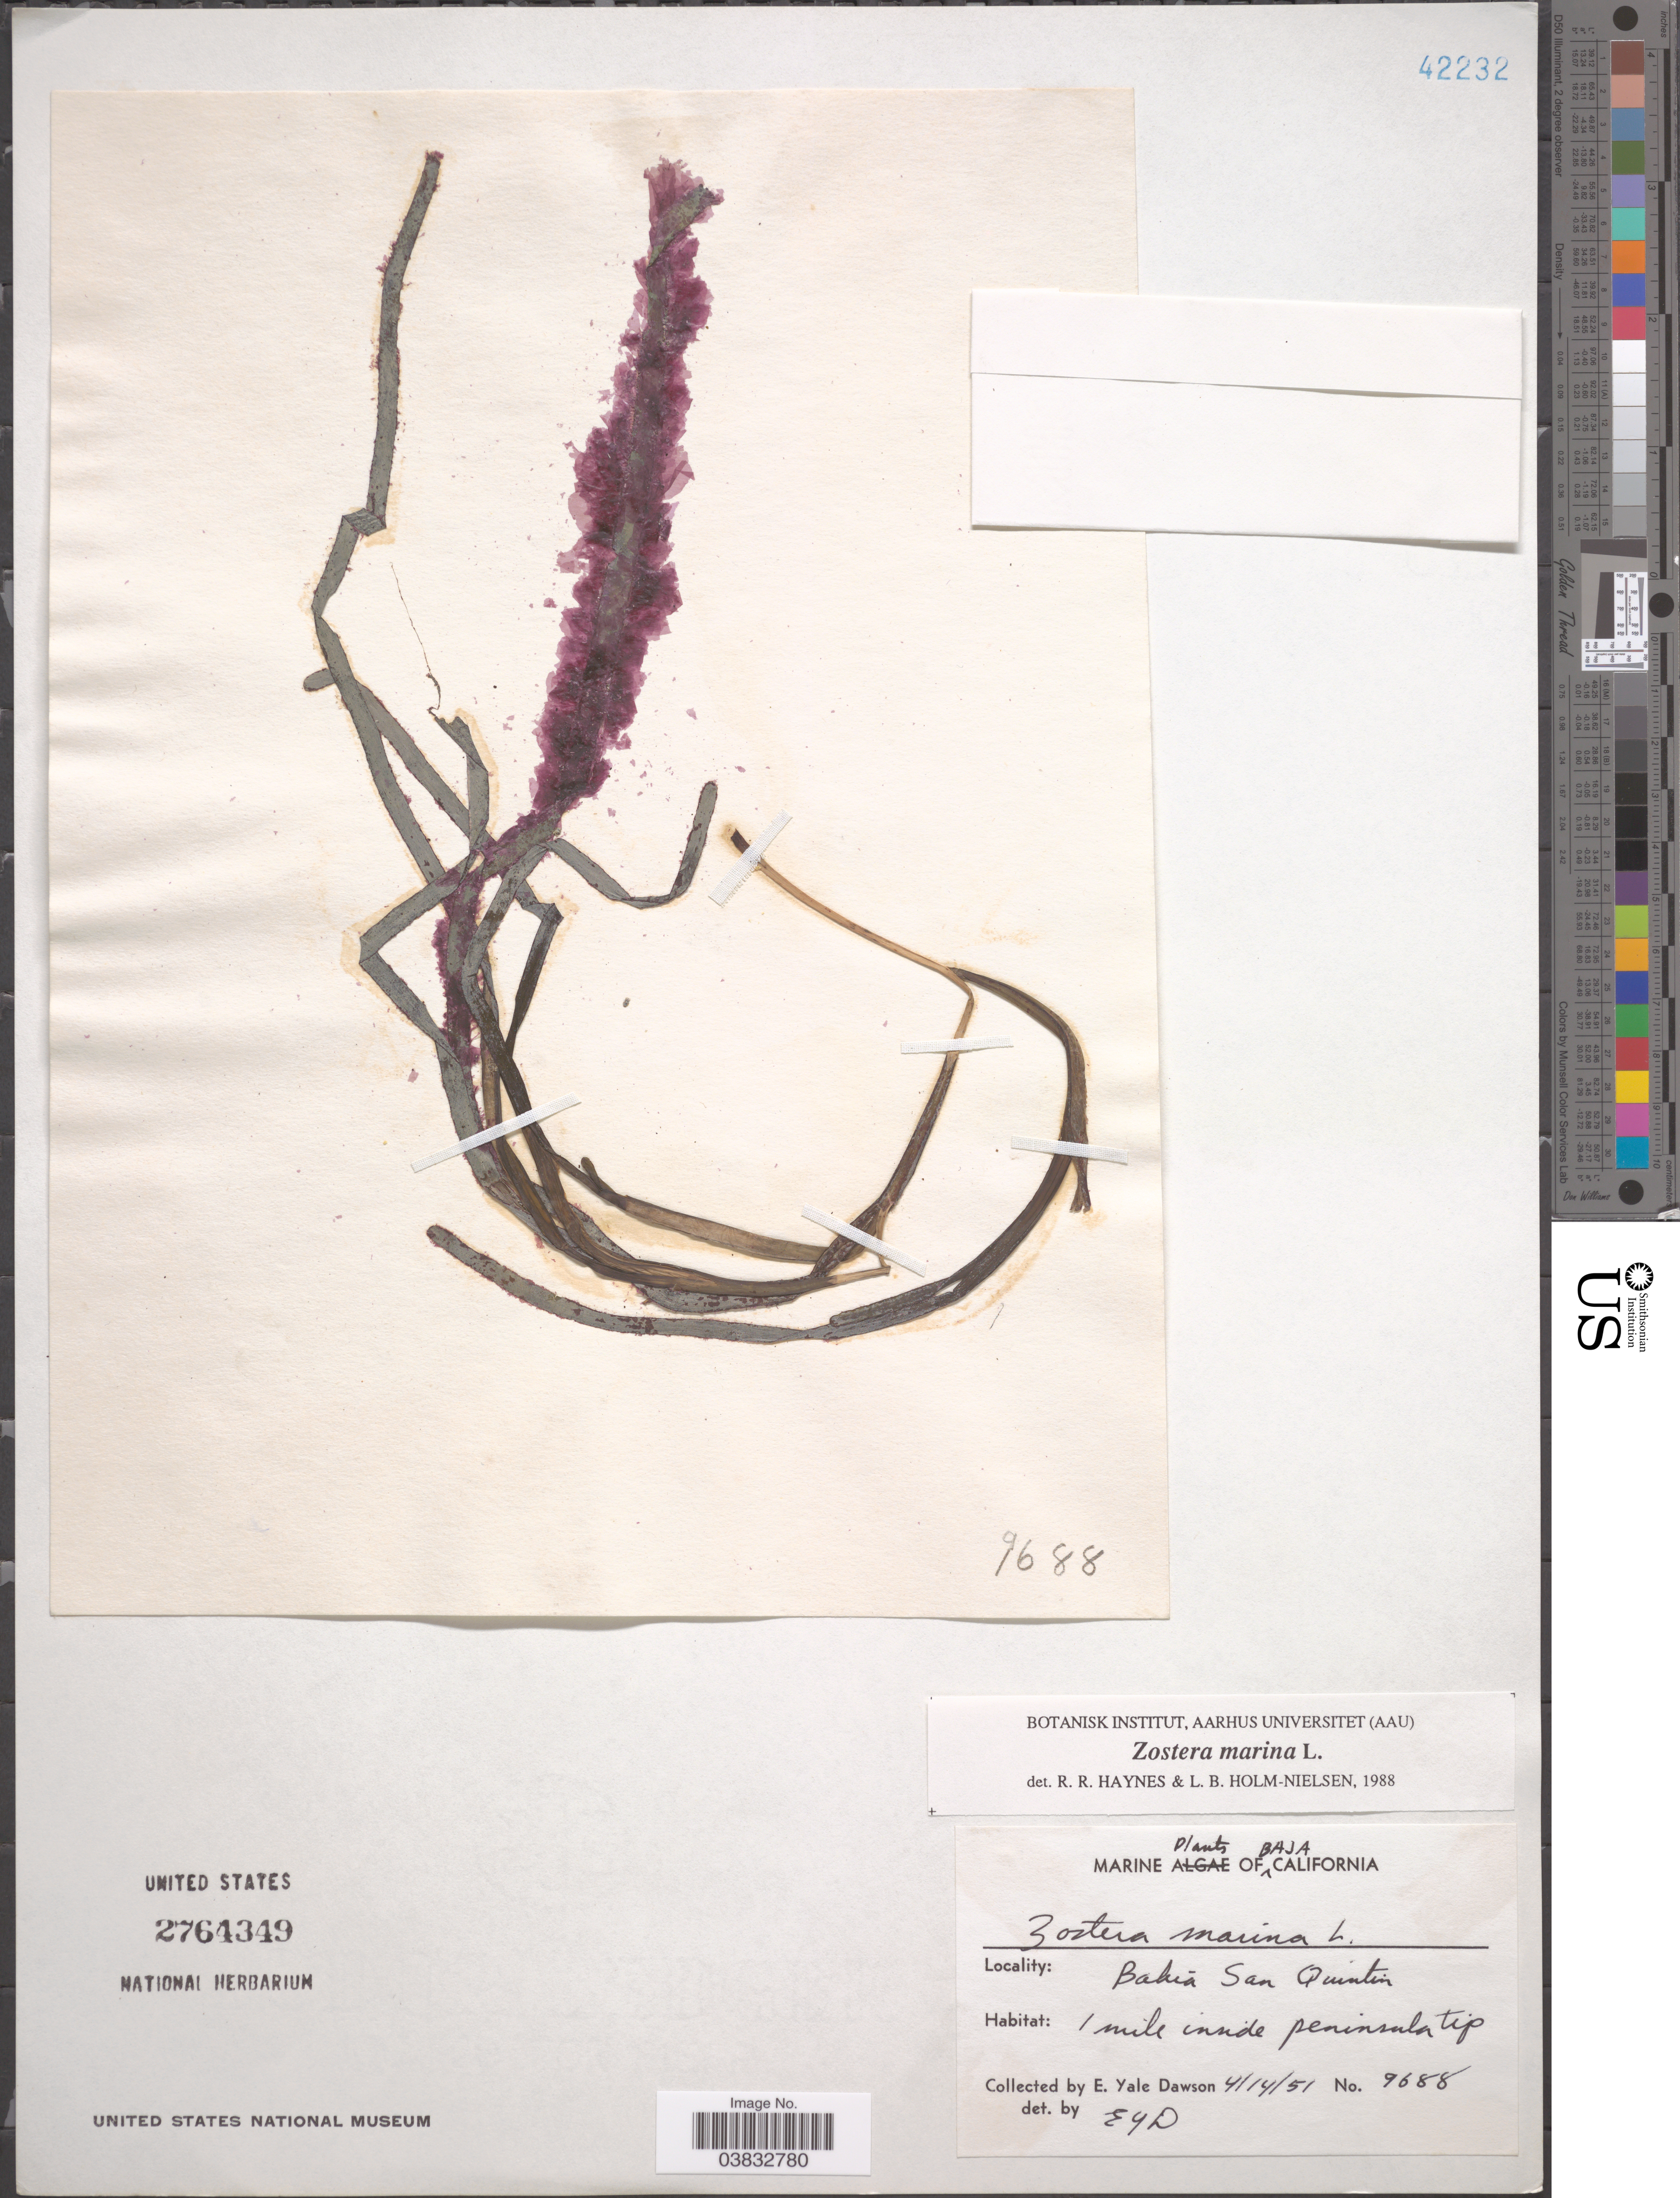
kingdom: Plantae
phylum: Tracheophyta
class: Liliopsida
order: Alismatales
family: Zosteraceae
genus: Zostera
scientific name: Zostera marina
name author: L.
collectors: N. Yensen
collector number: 9688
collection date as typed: Transcribed d/m/y: 14/4/51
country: Mexico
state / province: Baja California Norte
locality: Bahia San Quintin. 1 mile inside peninsula tip.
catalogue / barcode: US 2764349